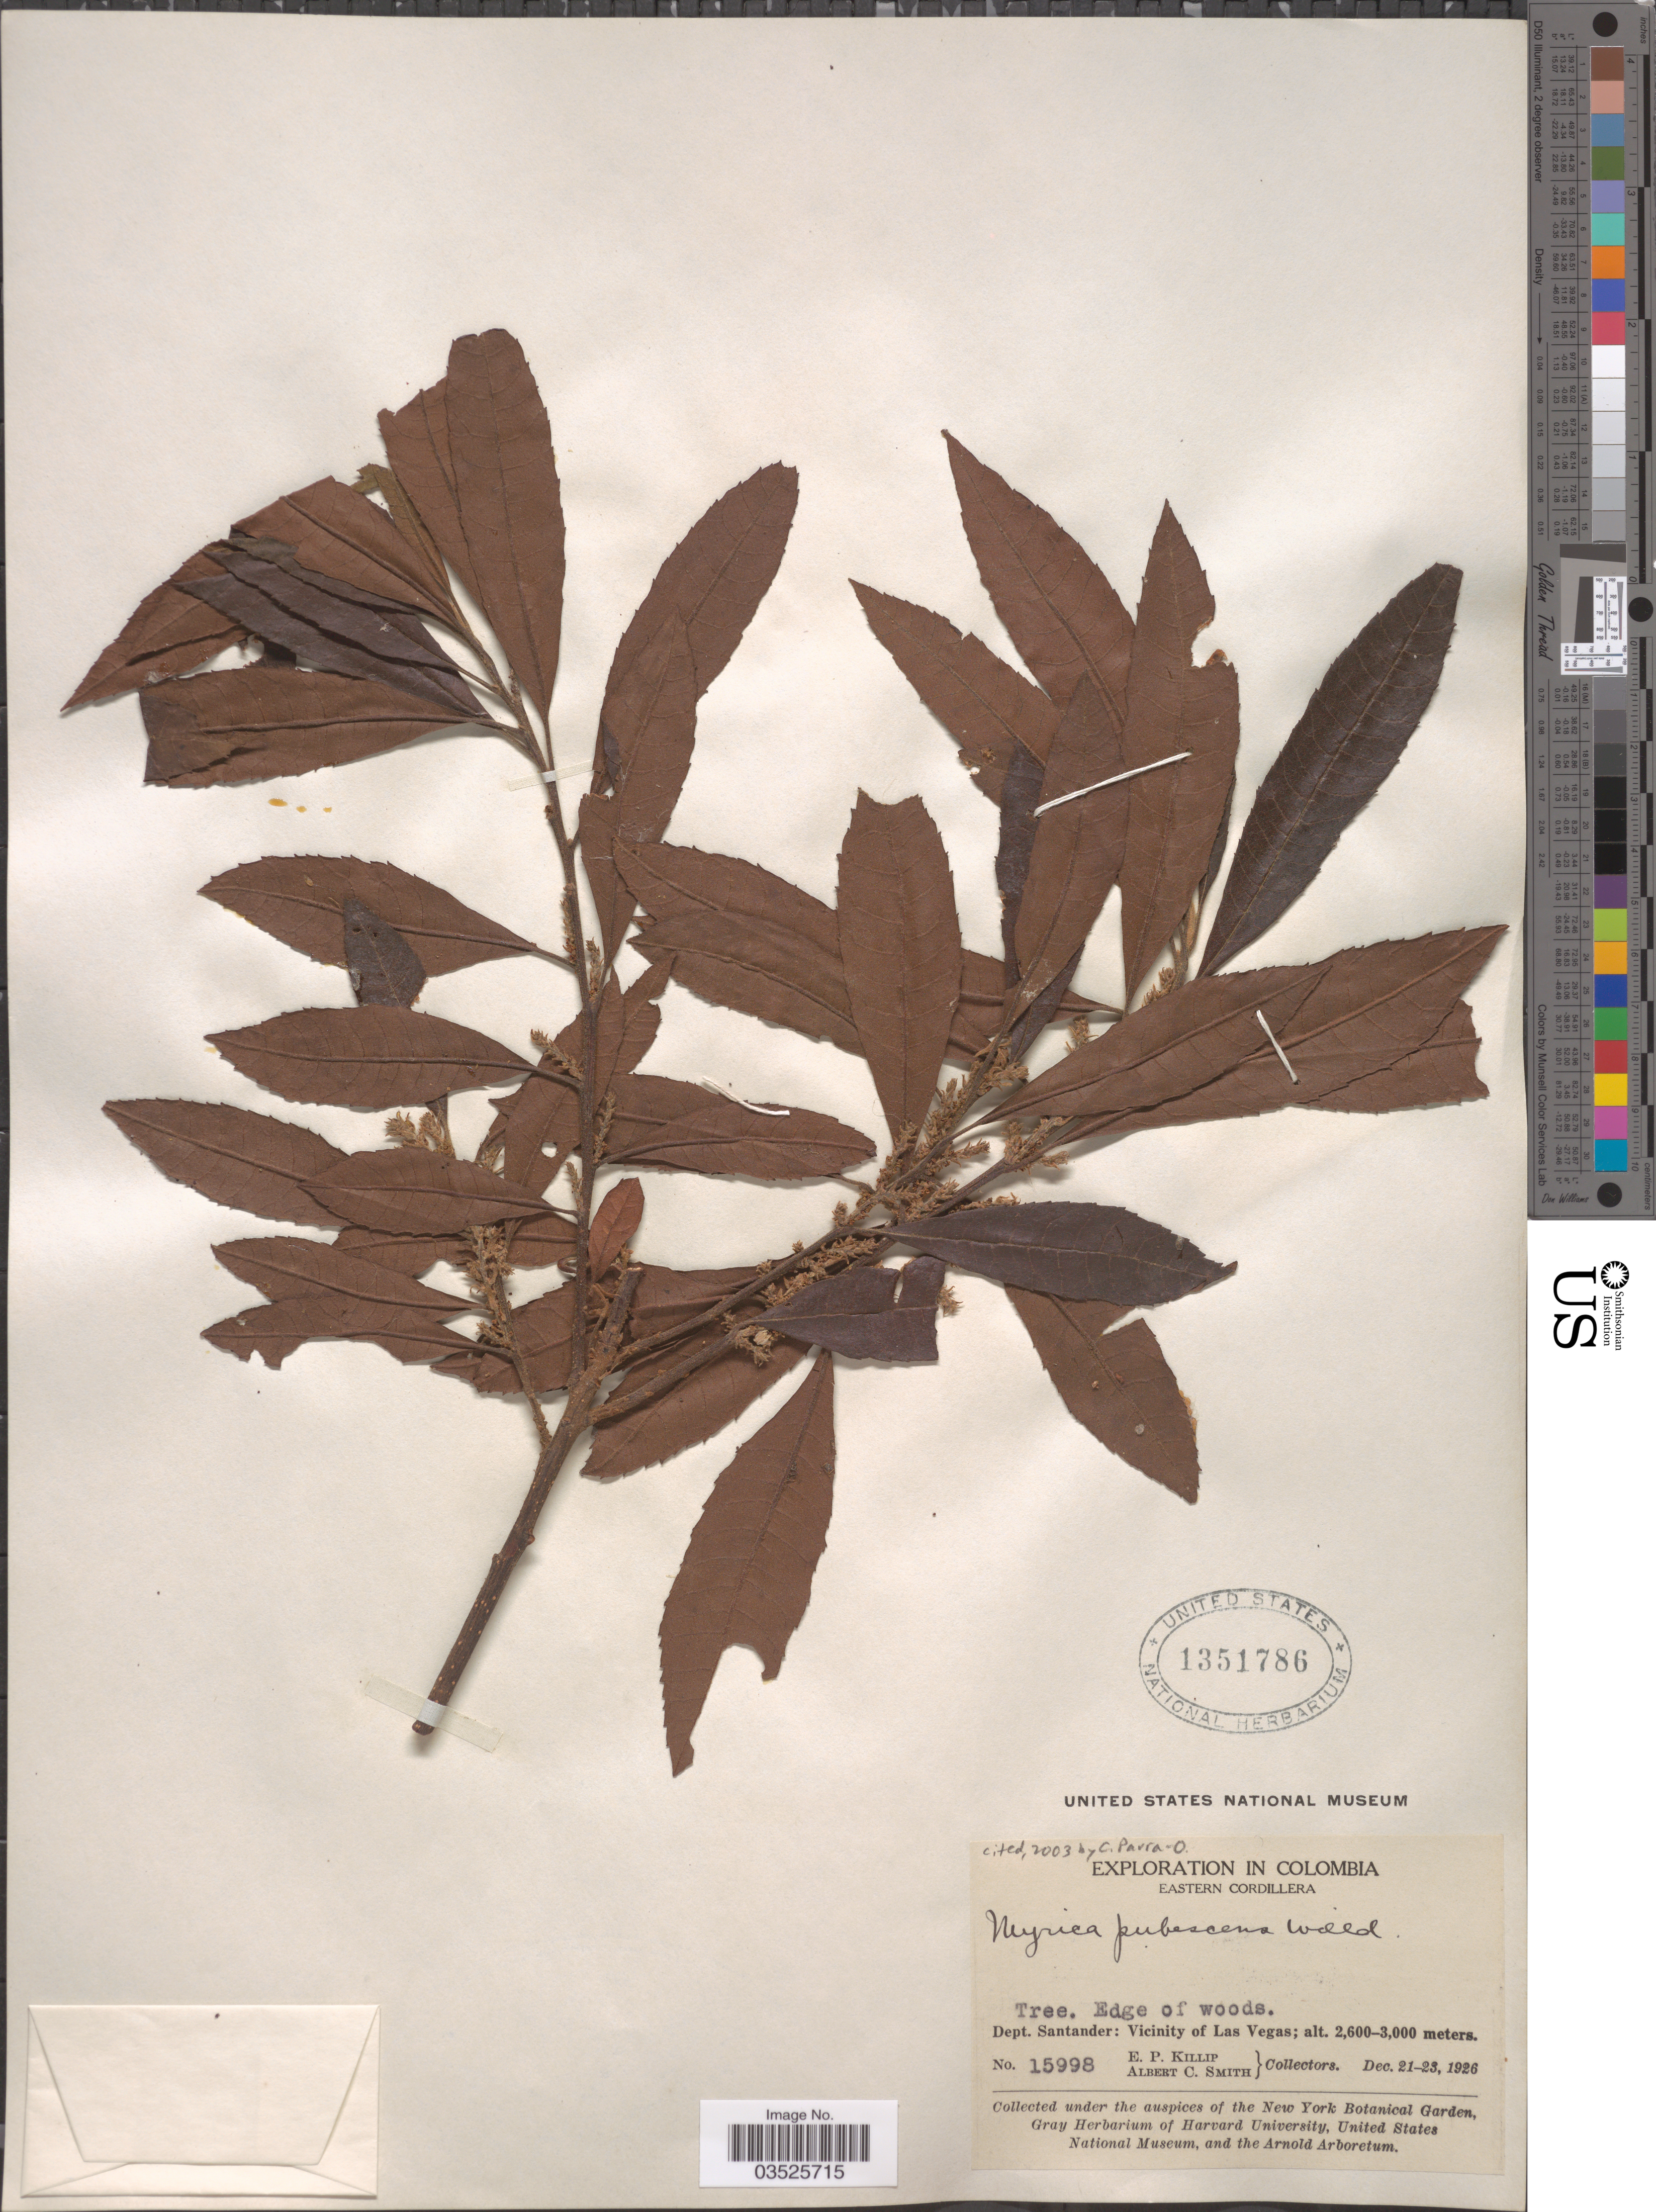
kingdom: Plantae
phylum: Tracheophyta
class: Magnoliopsida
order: Fagales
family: Myricaceae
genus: Morella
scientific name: Morella pubescens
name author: (Humb. & Bonpl. ex Willd.) Wilbur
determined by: Strong, M. T., (US), Smithsonian Institution - National Museum of Natural History (UNITED STATES)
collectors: E. P. Killip & A. C. Smith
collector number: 15998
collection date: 1926-12-21/1926-12-23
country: Colombia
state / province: Santander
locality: Eastern Cordillera. Dept. Santander: Vicinity of Las Vegas.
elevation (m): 2600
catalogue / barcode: US 1351786